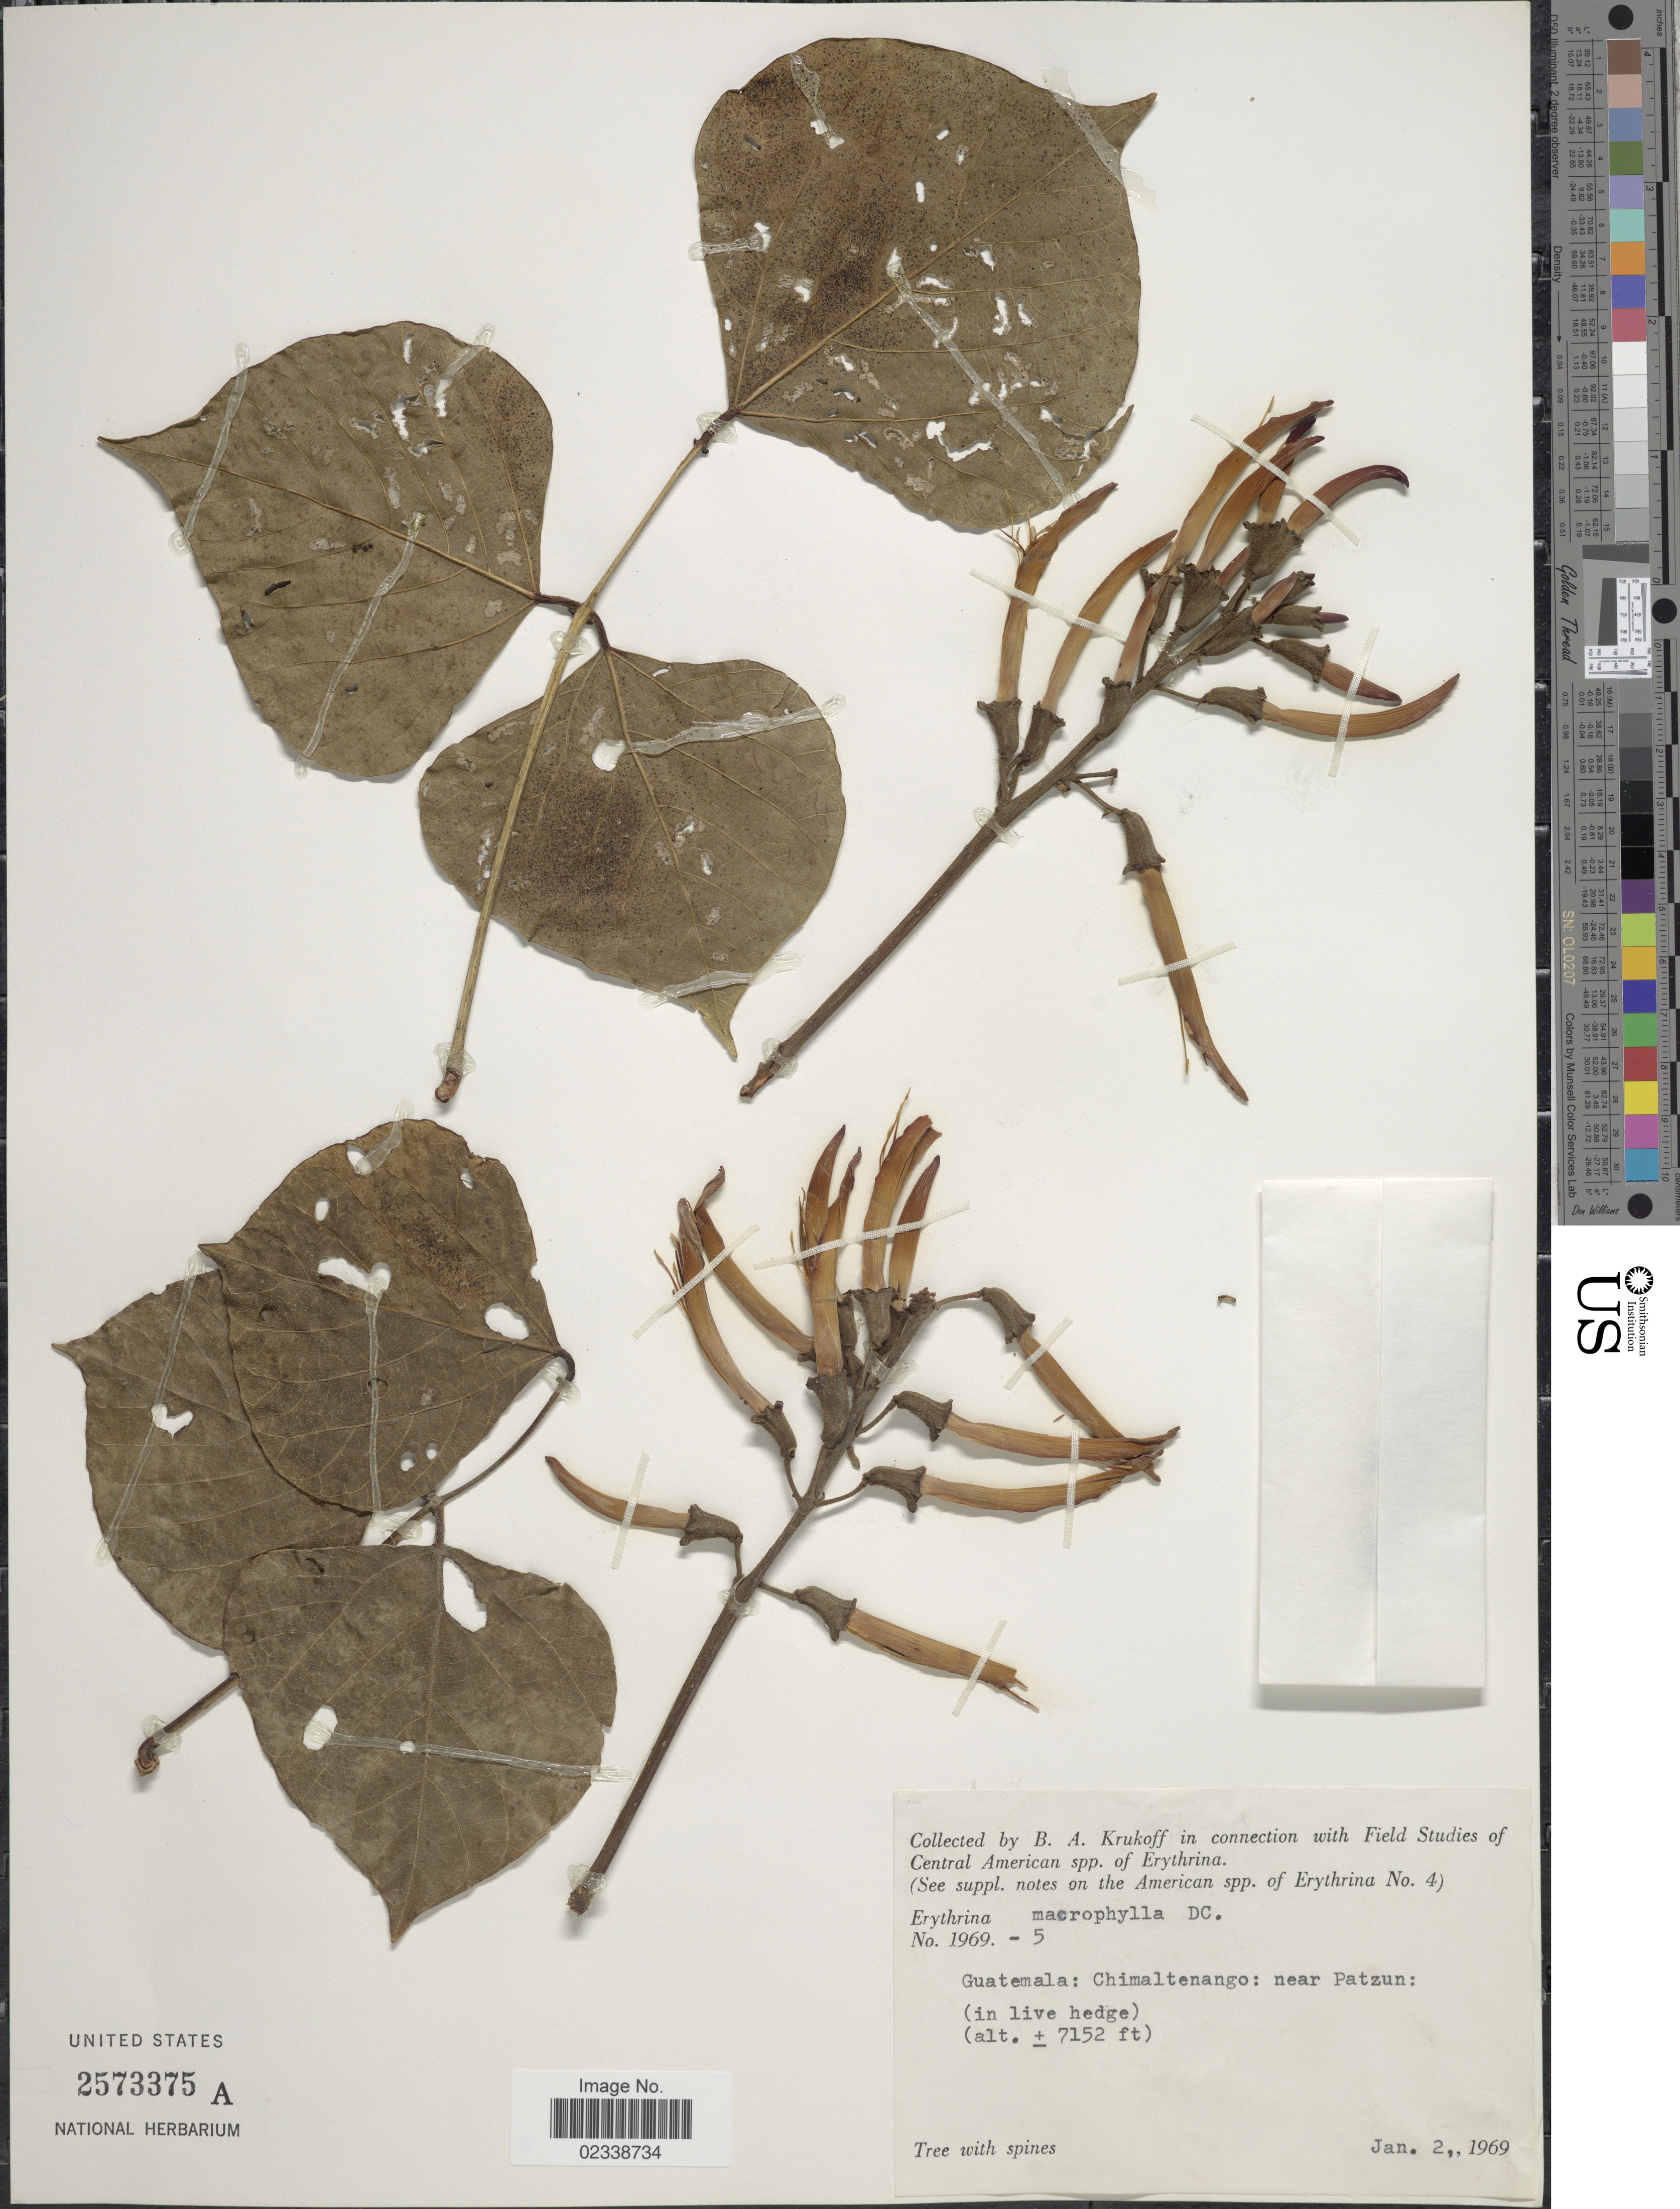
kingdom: Plantae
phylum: Tracheophyta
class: Magnoliopsida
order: Fabales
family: Fabaceae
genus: Erythrina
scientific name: Erythrina macrophylla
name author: DC.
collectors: B. A. Krukoff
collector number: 1969-5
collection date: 1969-01-02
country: Guatemala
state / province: Chimaltenango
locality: Near Patzun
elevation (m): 2180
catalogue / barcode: US 2573375A